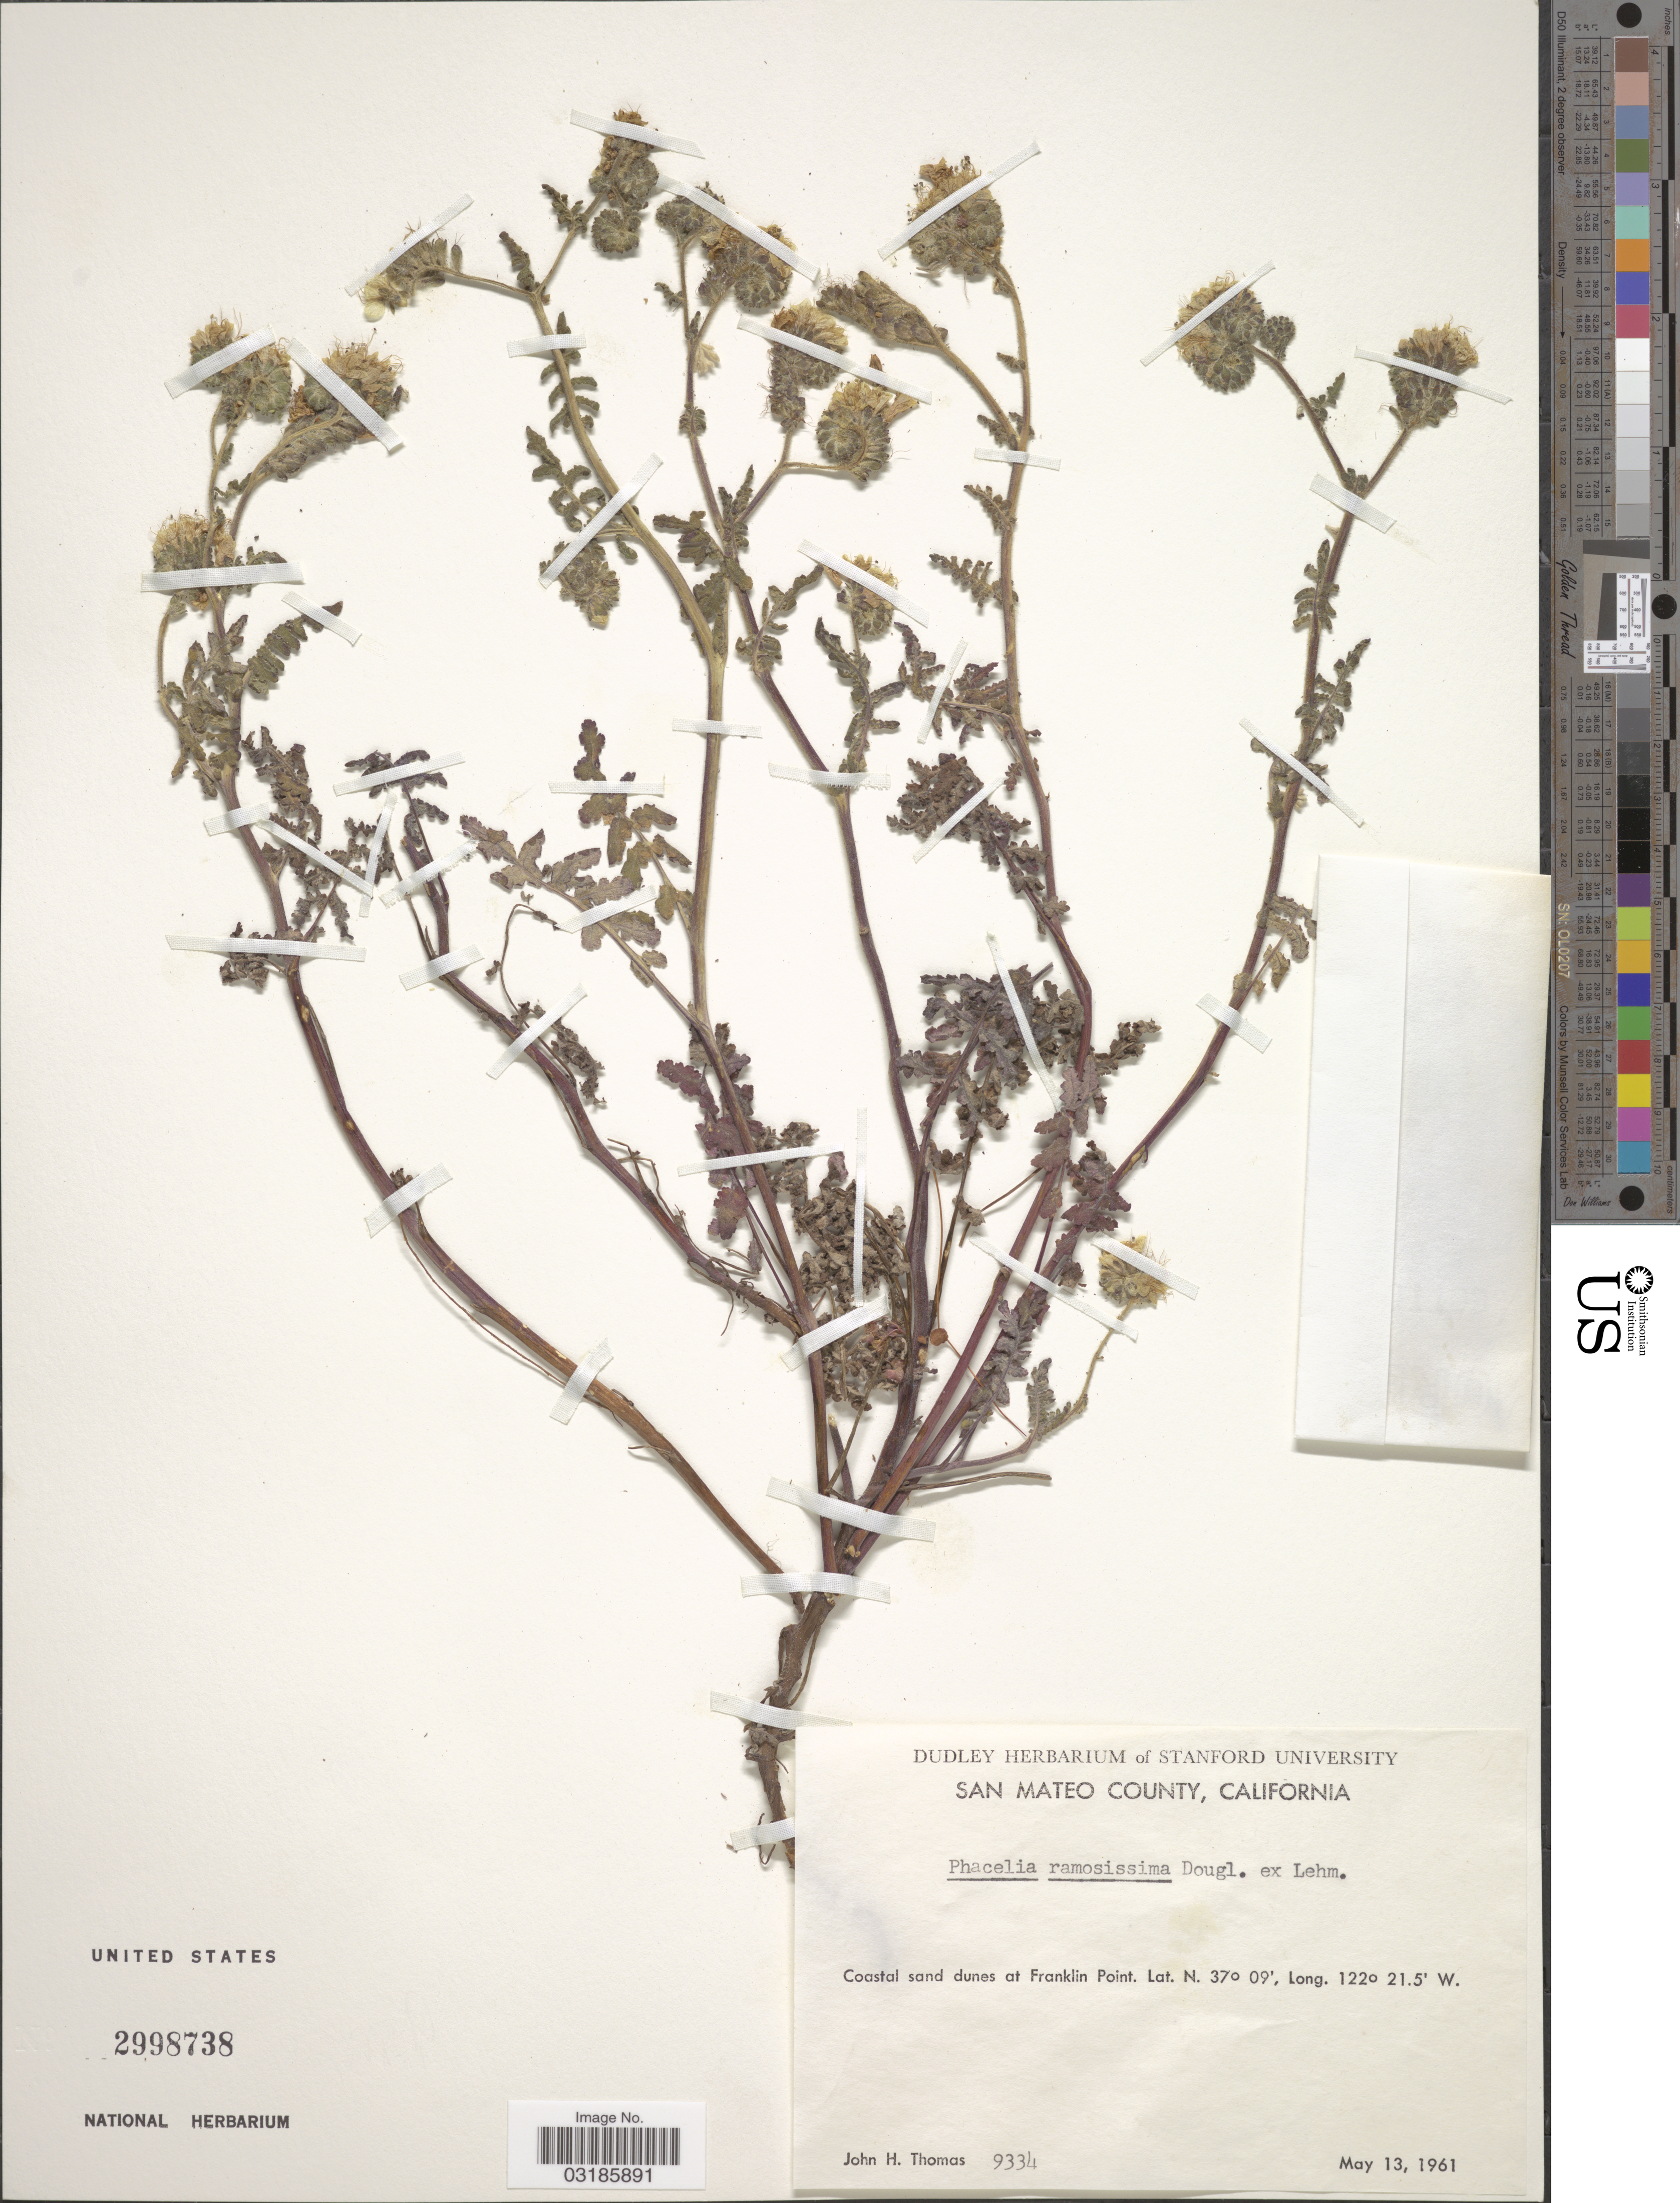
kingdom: Plantae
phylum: Tracheophyta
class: Magnoliopsida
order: Boraginales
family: Hydrophyllaceae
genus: Phacelia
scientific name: Phacelia ramosissima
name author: Douglas ex Lehm.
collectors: J. H. Thomas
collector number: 9334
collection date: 1961-05-13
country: United States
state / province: California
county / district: San Mateo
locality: San Mateo County. Coastal sand dunes at Franklin Point.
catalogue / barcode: US 2998738